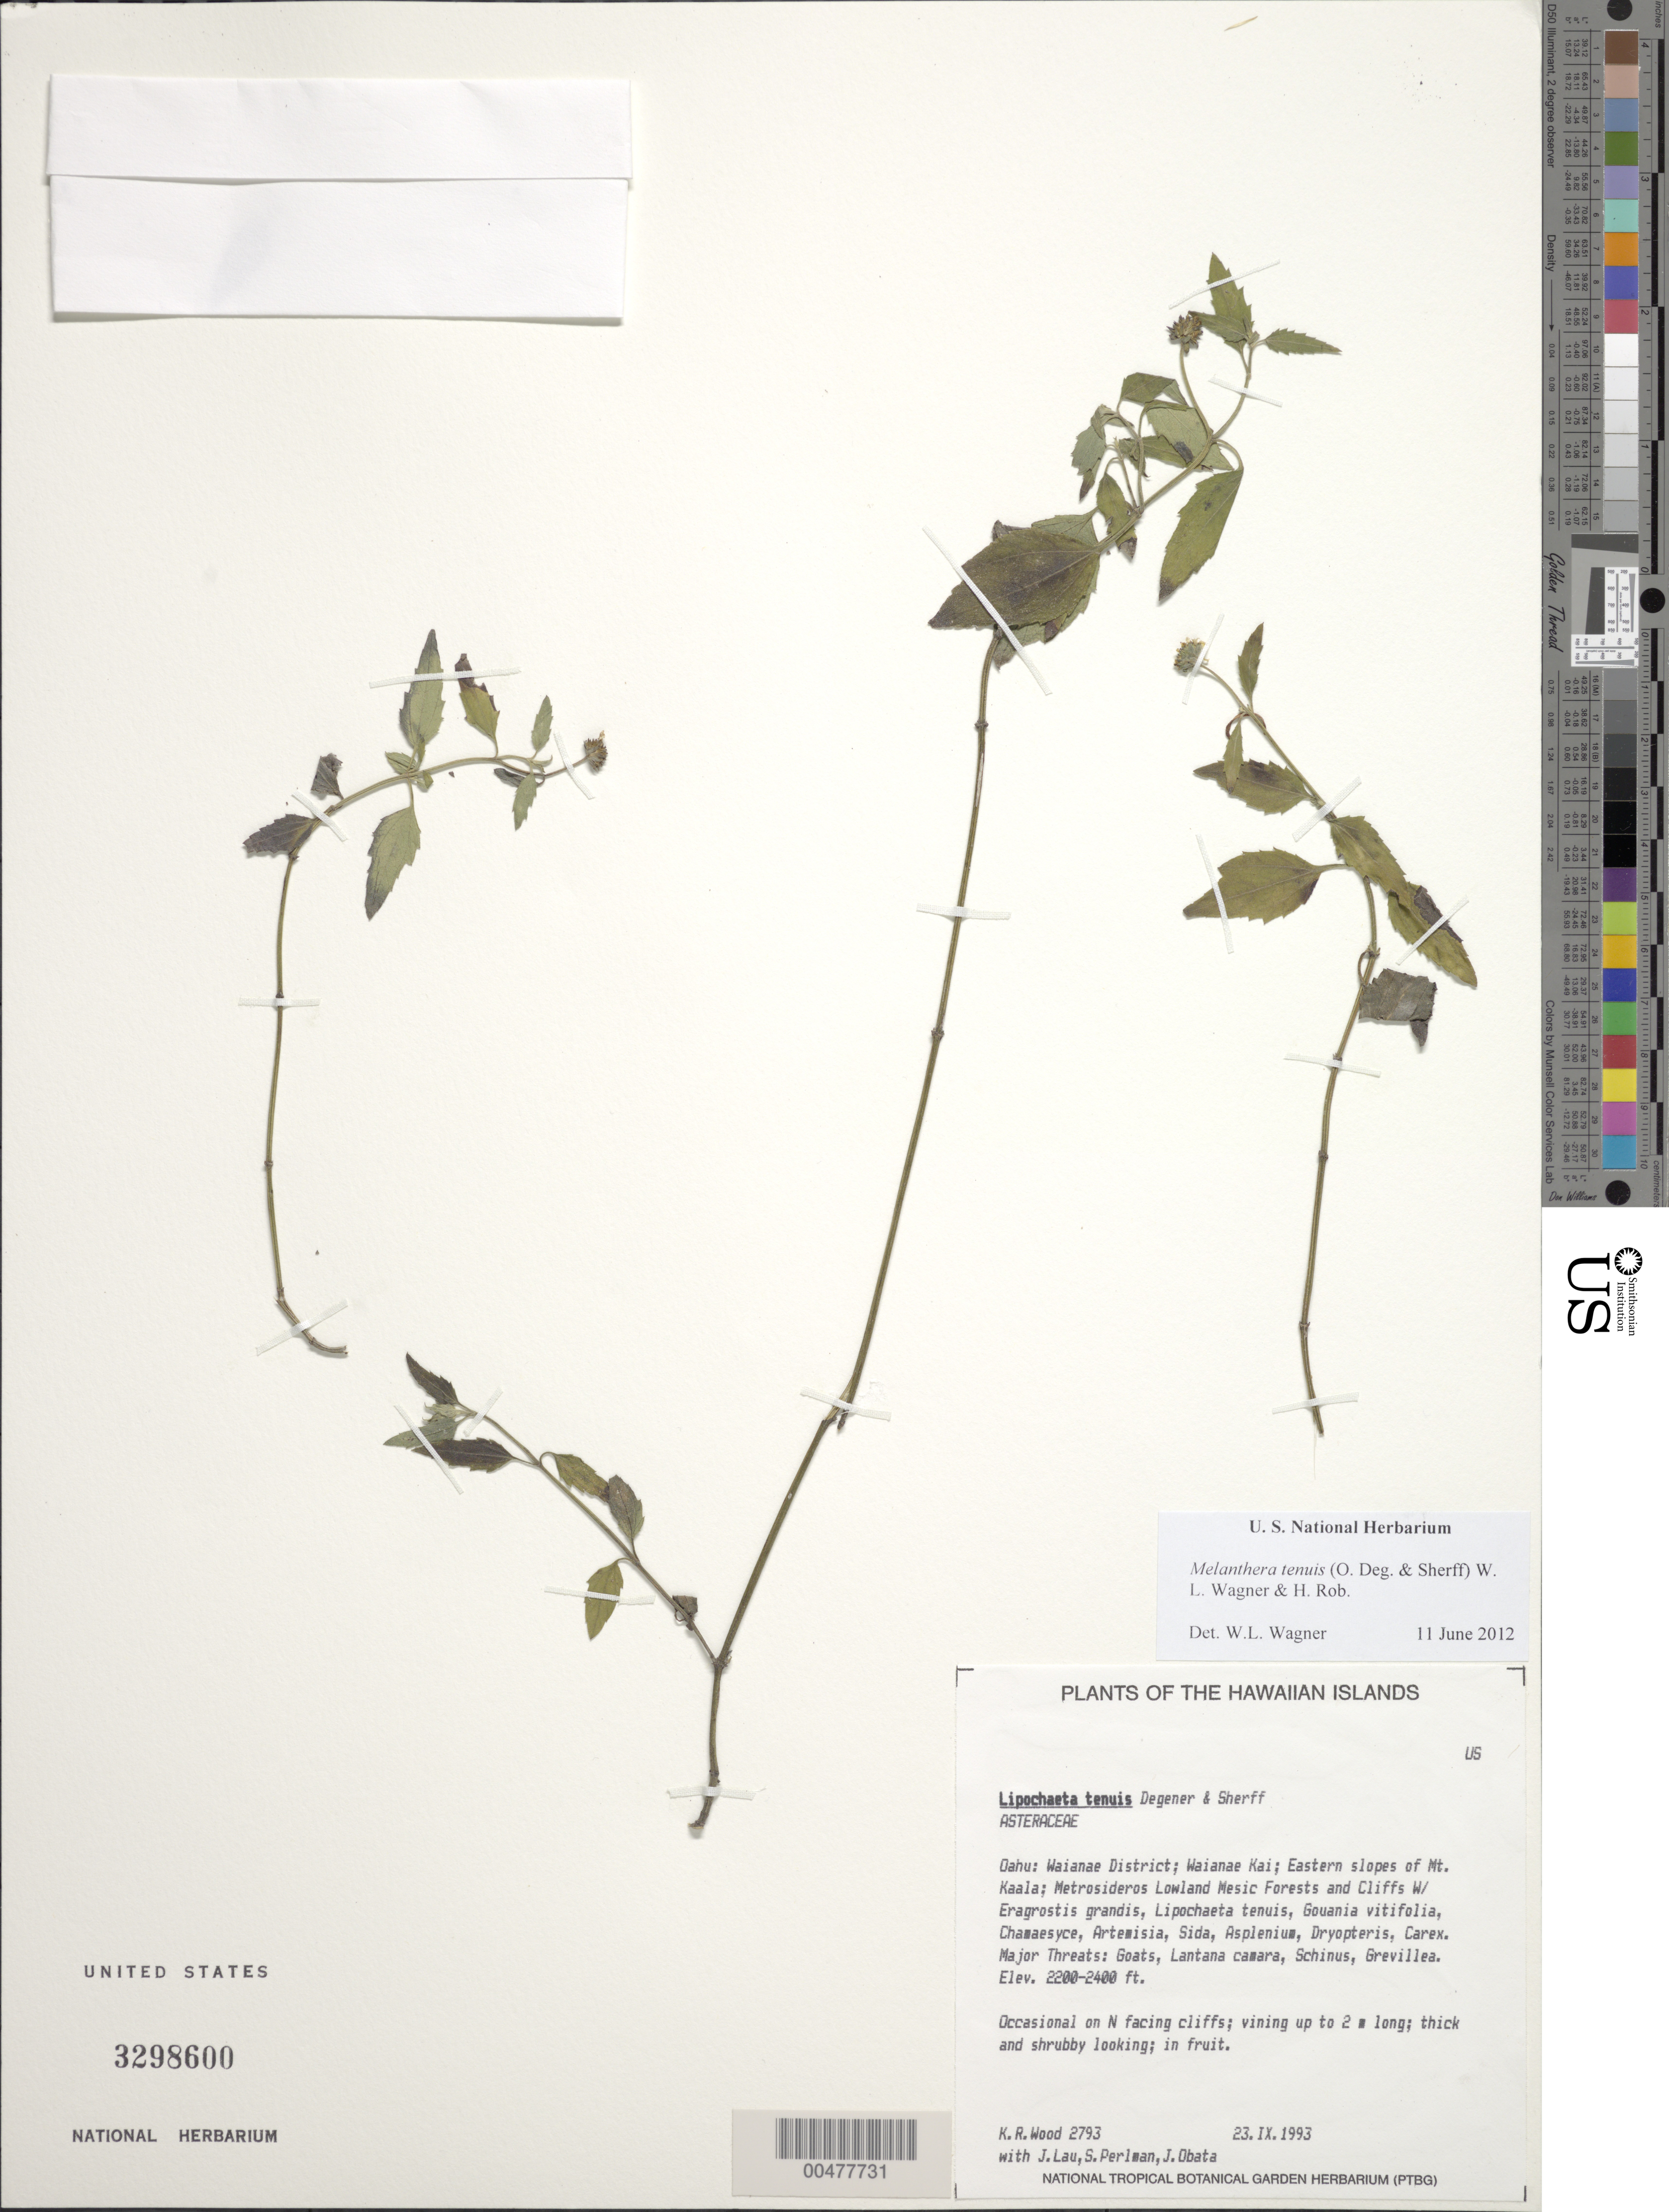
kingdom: Plantae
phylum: Tracheophyta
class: Magnoliopsida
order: Asterales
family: Asteraceae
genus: Wollastonia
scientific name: Wollastonia tenuis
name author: (O. Deg. & Sherff) Orchard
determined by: Wagner, W. L., (BOT), Smithsonian Institution - National Museum of Natural History (UNITED STATES)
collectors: K. R. Wood, J. Lau, S. P. Perlman & J. Obata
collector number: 2793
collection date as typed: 23 Sep 1993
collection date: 1993-09-23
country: United States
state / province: Hawaii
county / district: Honolulu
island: Oahu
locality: Waianae Dist., Waianae Kai, E slopes of Mt. Kaala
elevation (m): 671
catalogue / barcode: US 3298600